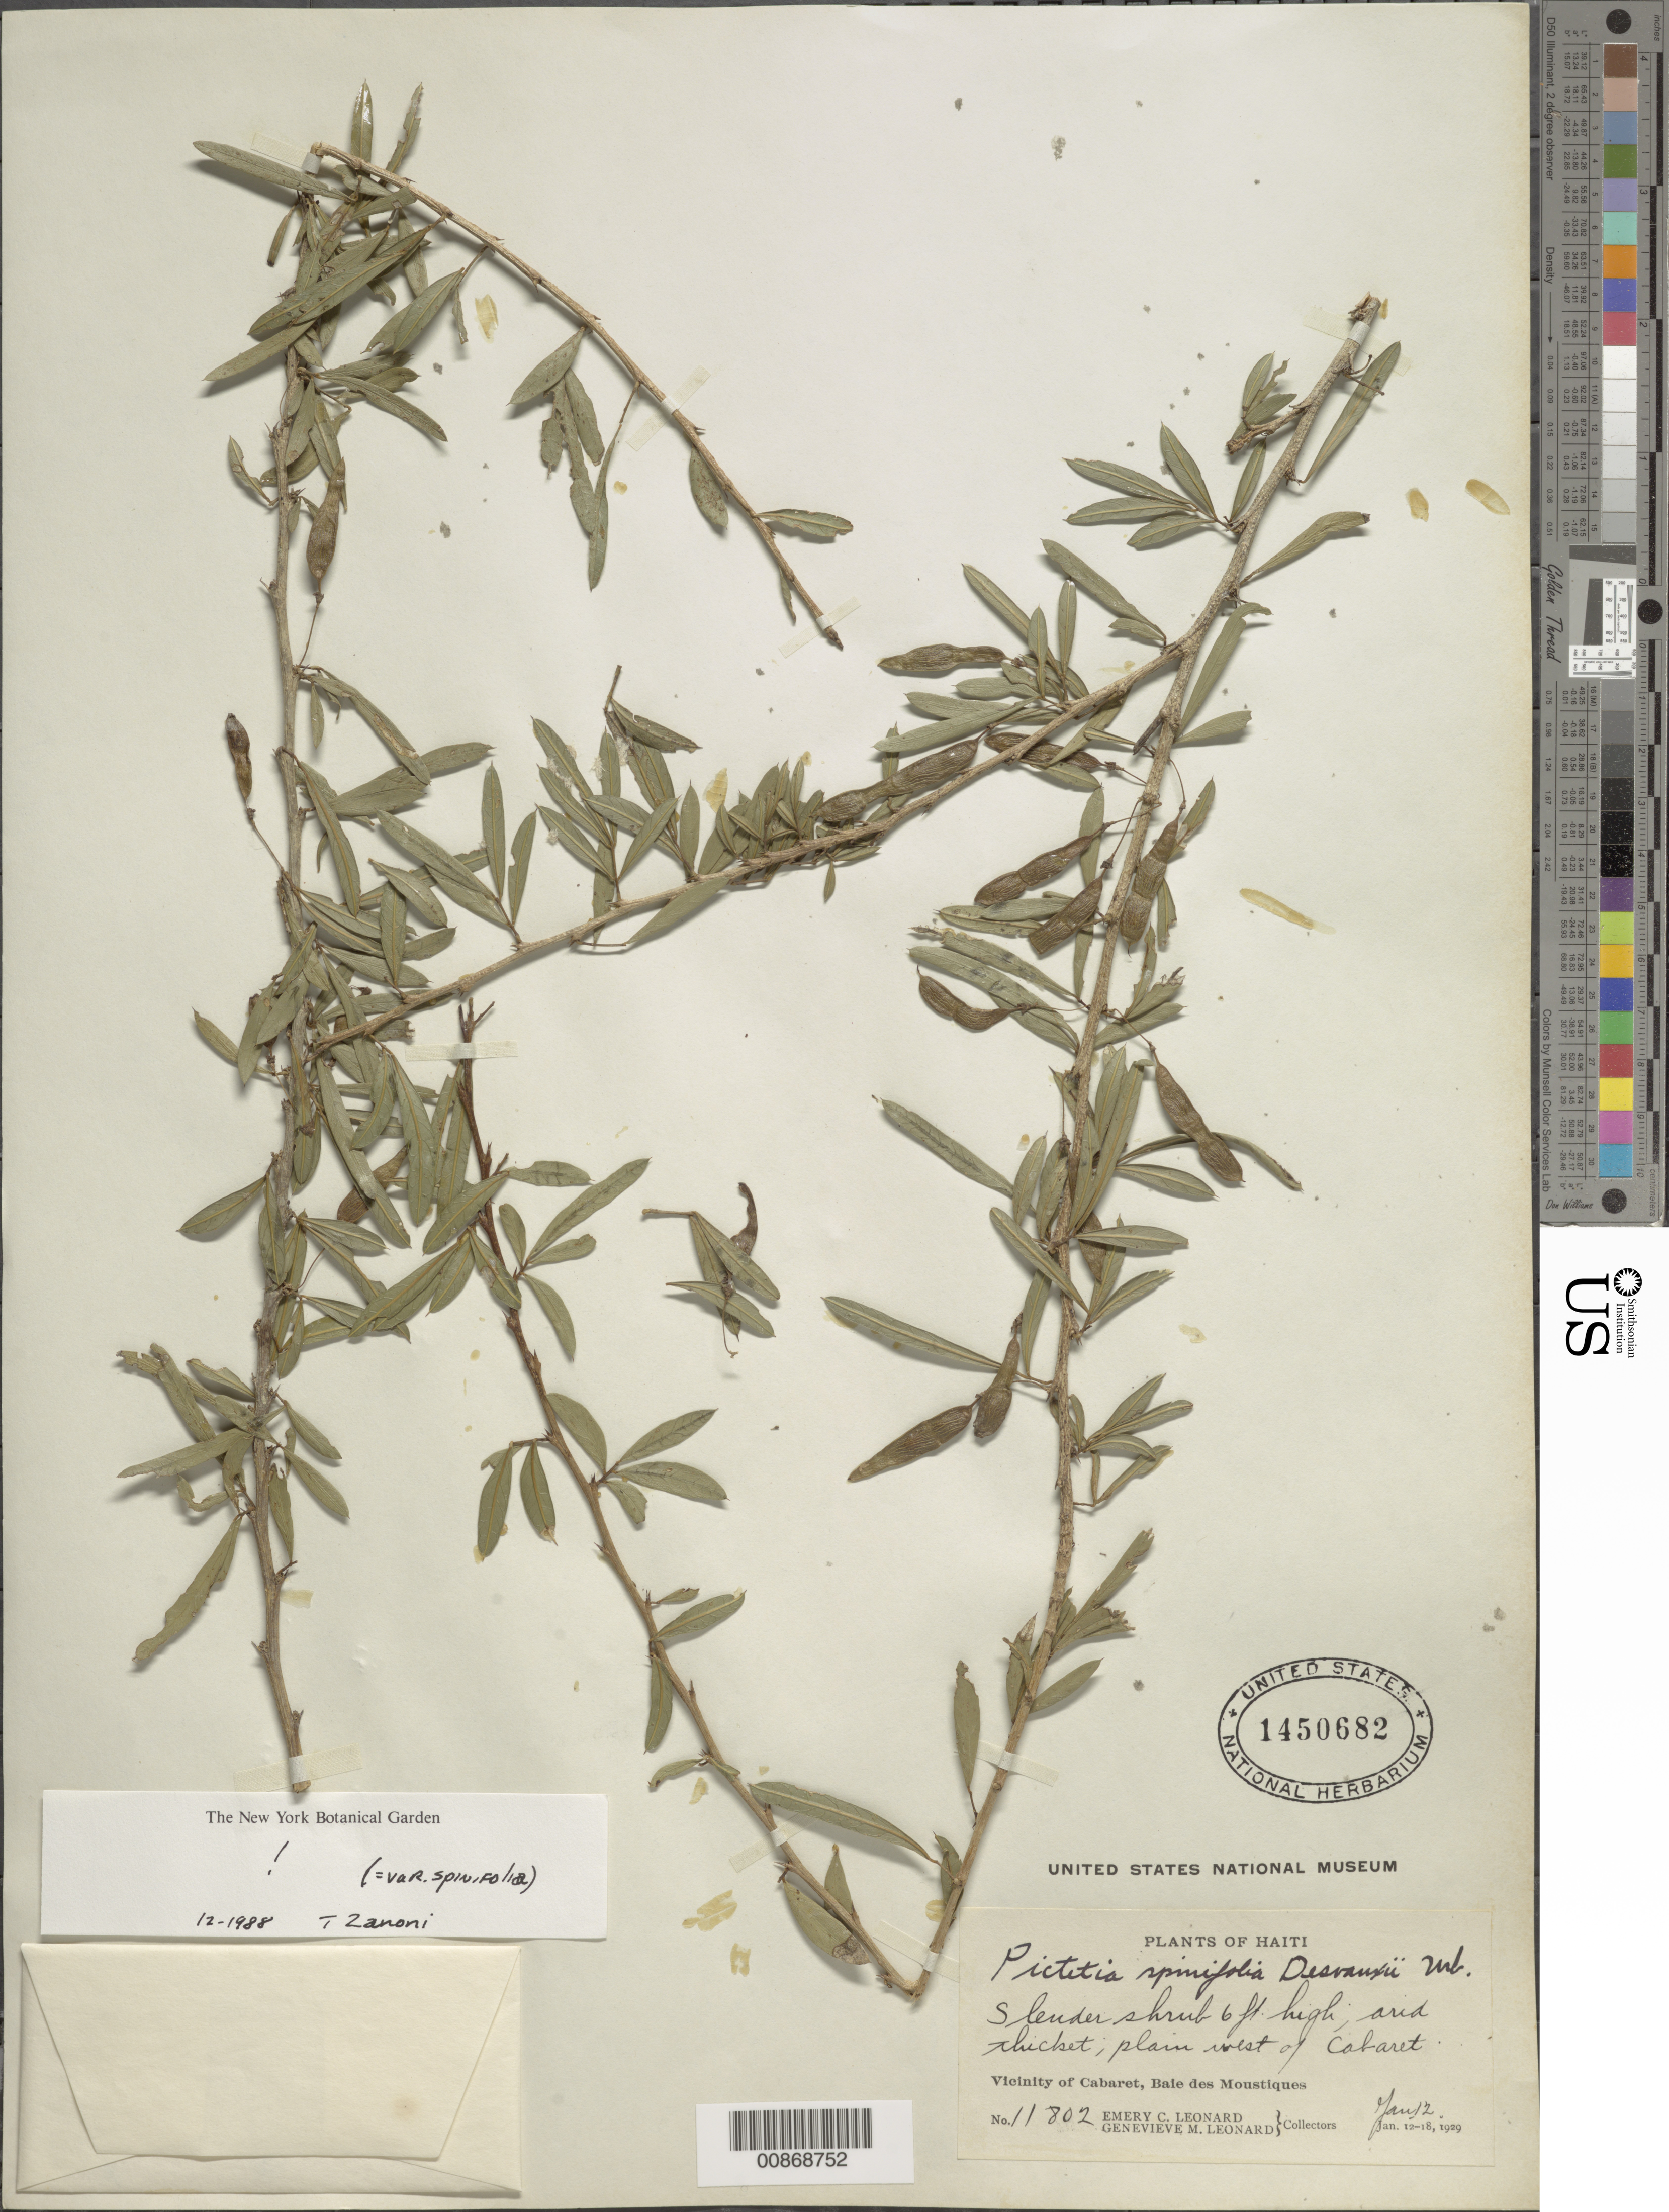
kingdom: Plantae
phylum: Tracheophyta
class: Magnoliopsida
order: Fabales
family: Fabaceae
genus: Pictetia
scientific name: Pictetia spinifolia var. spinifolia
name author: (Desv.) Urb.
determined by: Zanoni, T. A., (NY), New York Botanical Garden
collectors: E. C. Leonard & G. M. Leonard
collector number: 11802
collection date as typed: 12 Jan 1929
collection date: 1929-01-12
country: Haiti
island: Hispaniola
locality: Plain west of Cabaret, Baie des Moustiques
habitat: Arid thicket.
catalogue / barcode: US 1450682